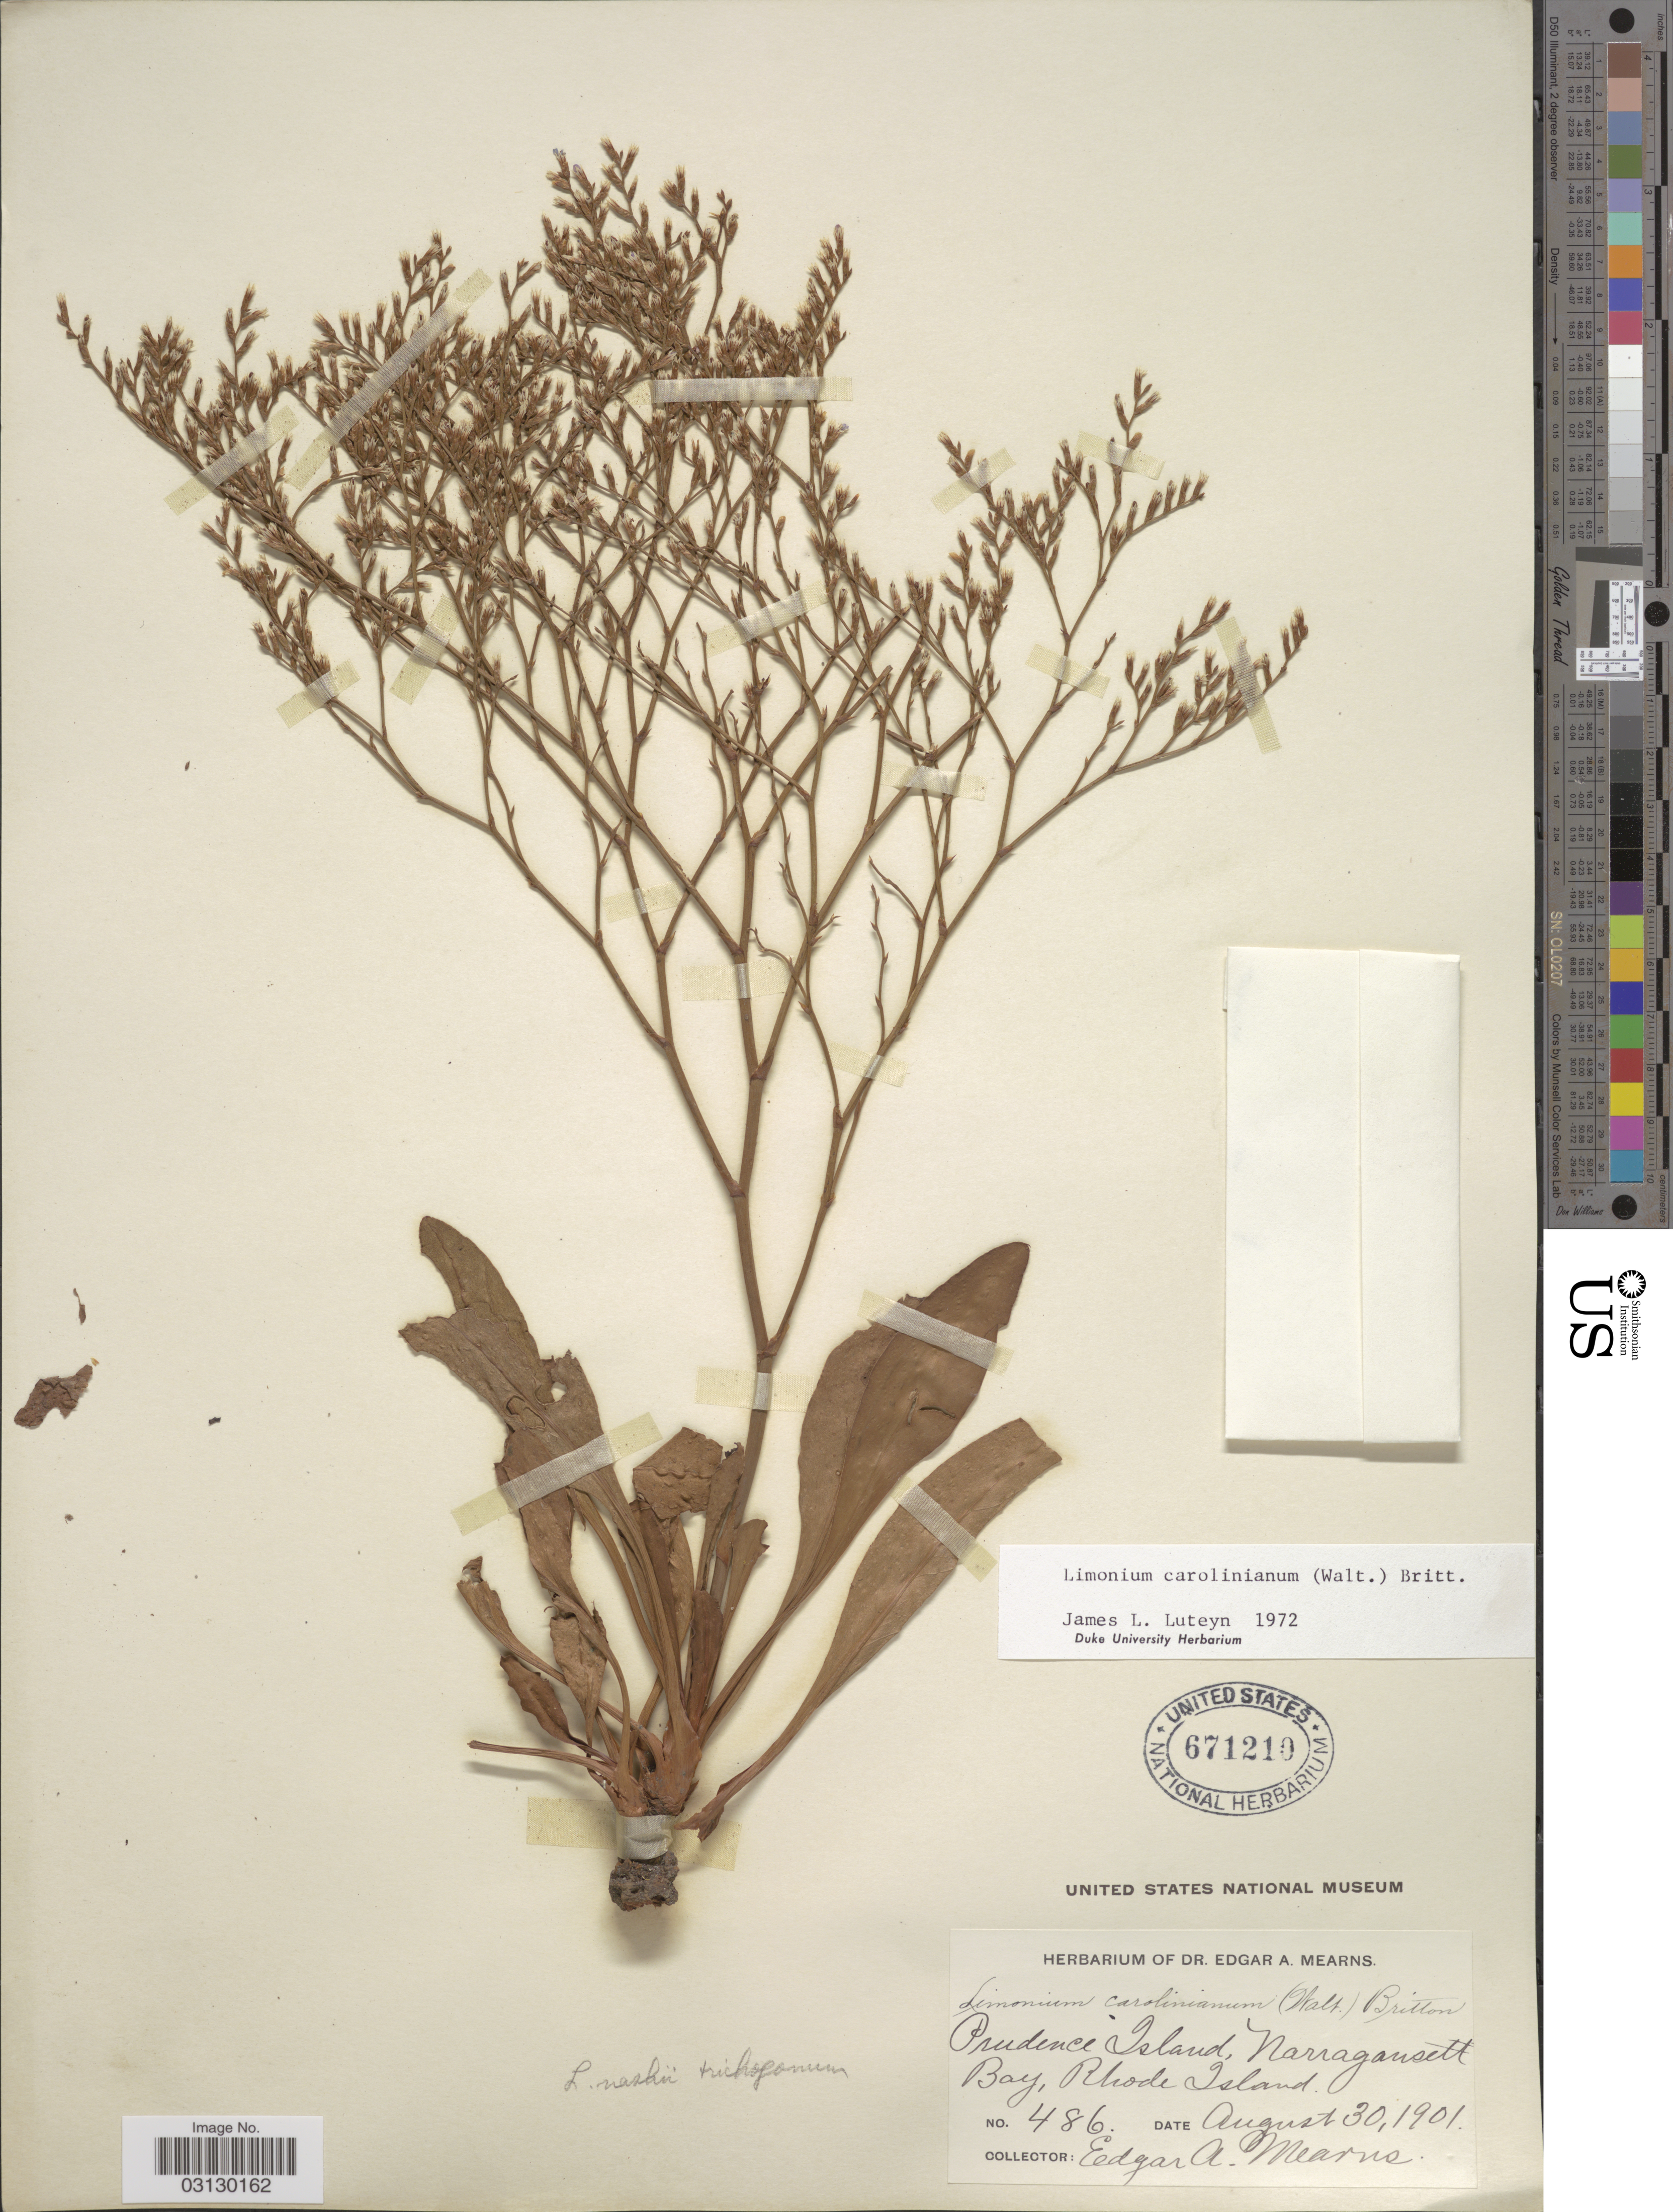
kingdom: Plantae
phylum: Tracheophyta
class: Magnoliopsida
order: Caryophyllales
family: Plumbaginaceae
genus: Limonium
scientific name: Limonium carolinianum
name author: (Walter) Britton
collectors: E. A. Mearns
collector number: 486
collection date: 1901-08-30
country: United States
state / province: Rhode Island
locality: Prudence Island, Narragansett Bay.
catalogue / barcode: US 671210